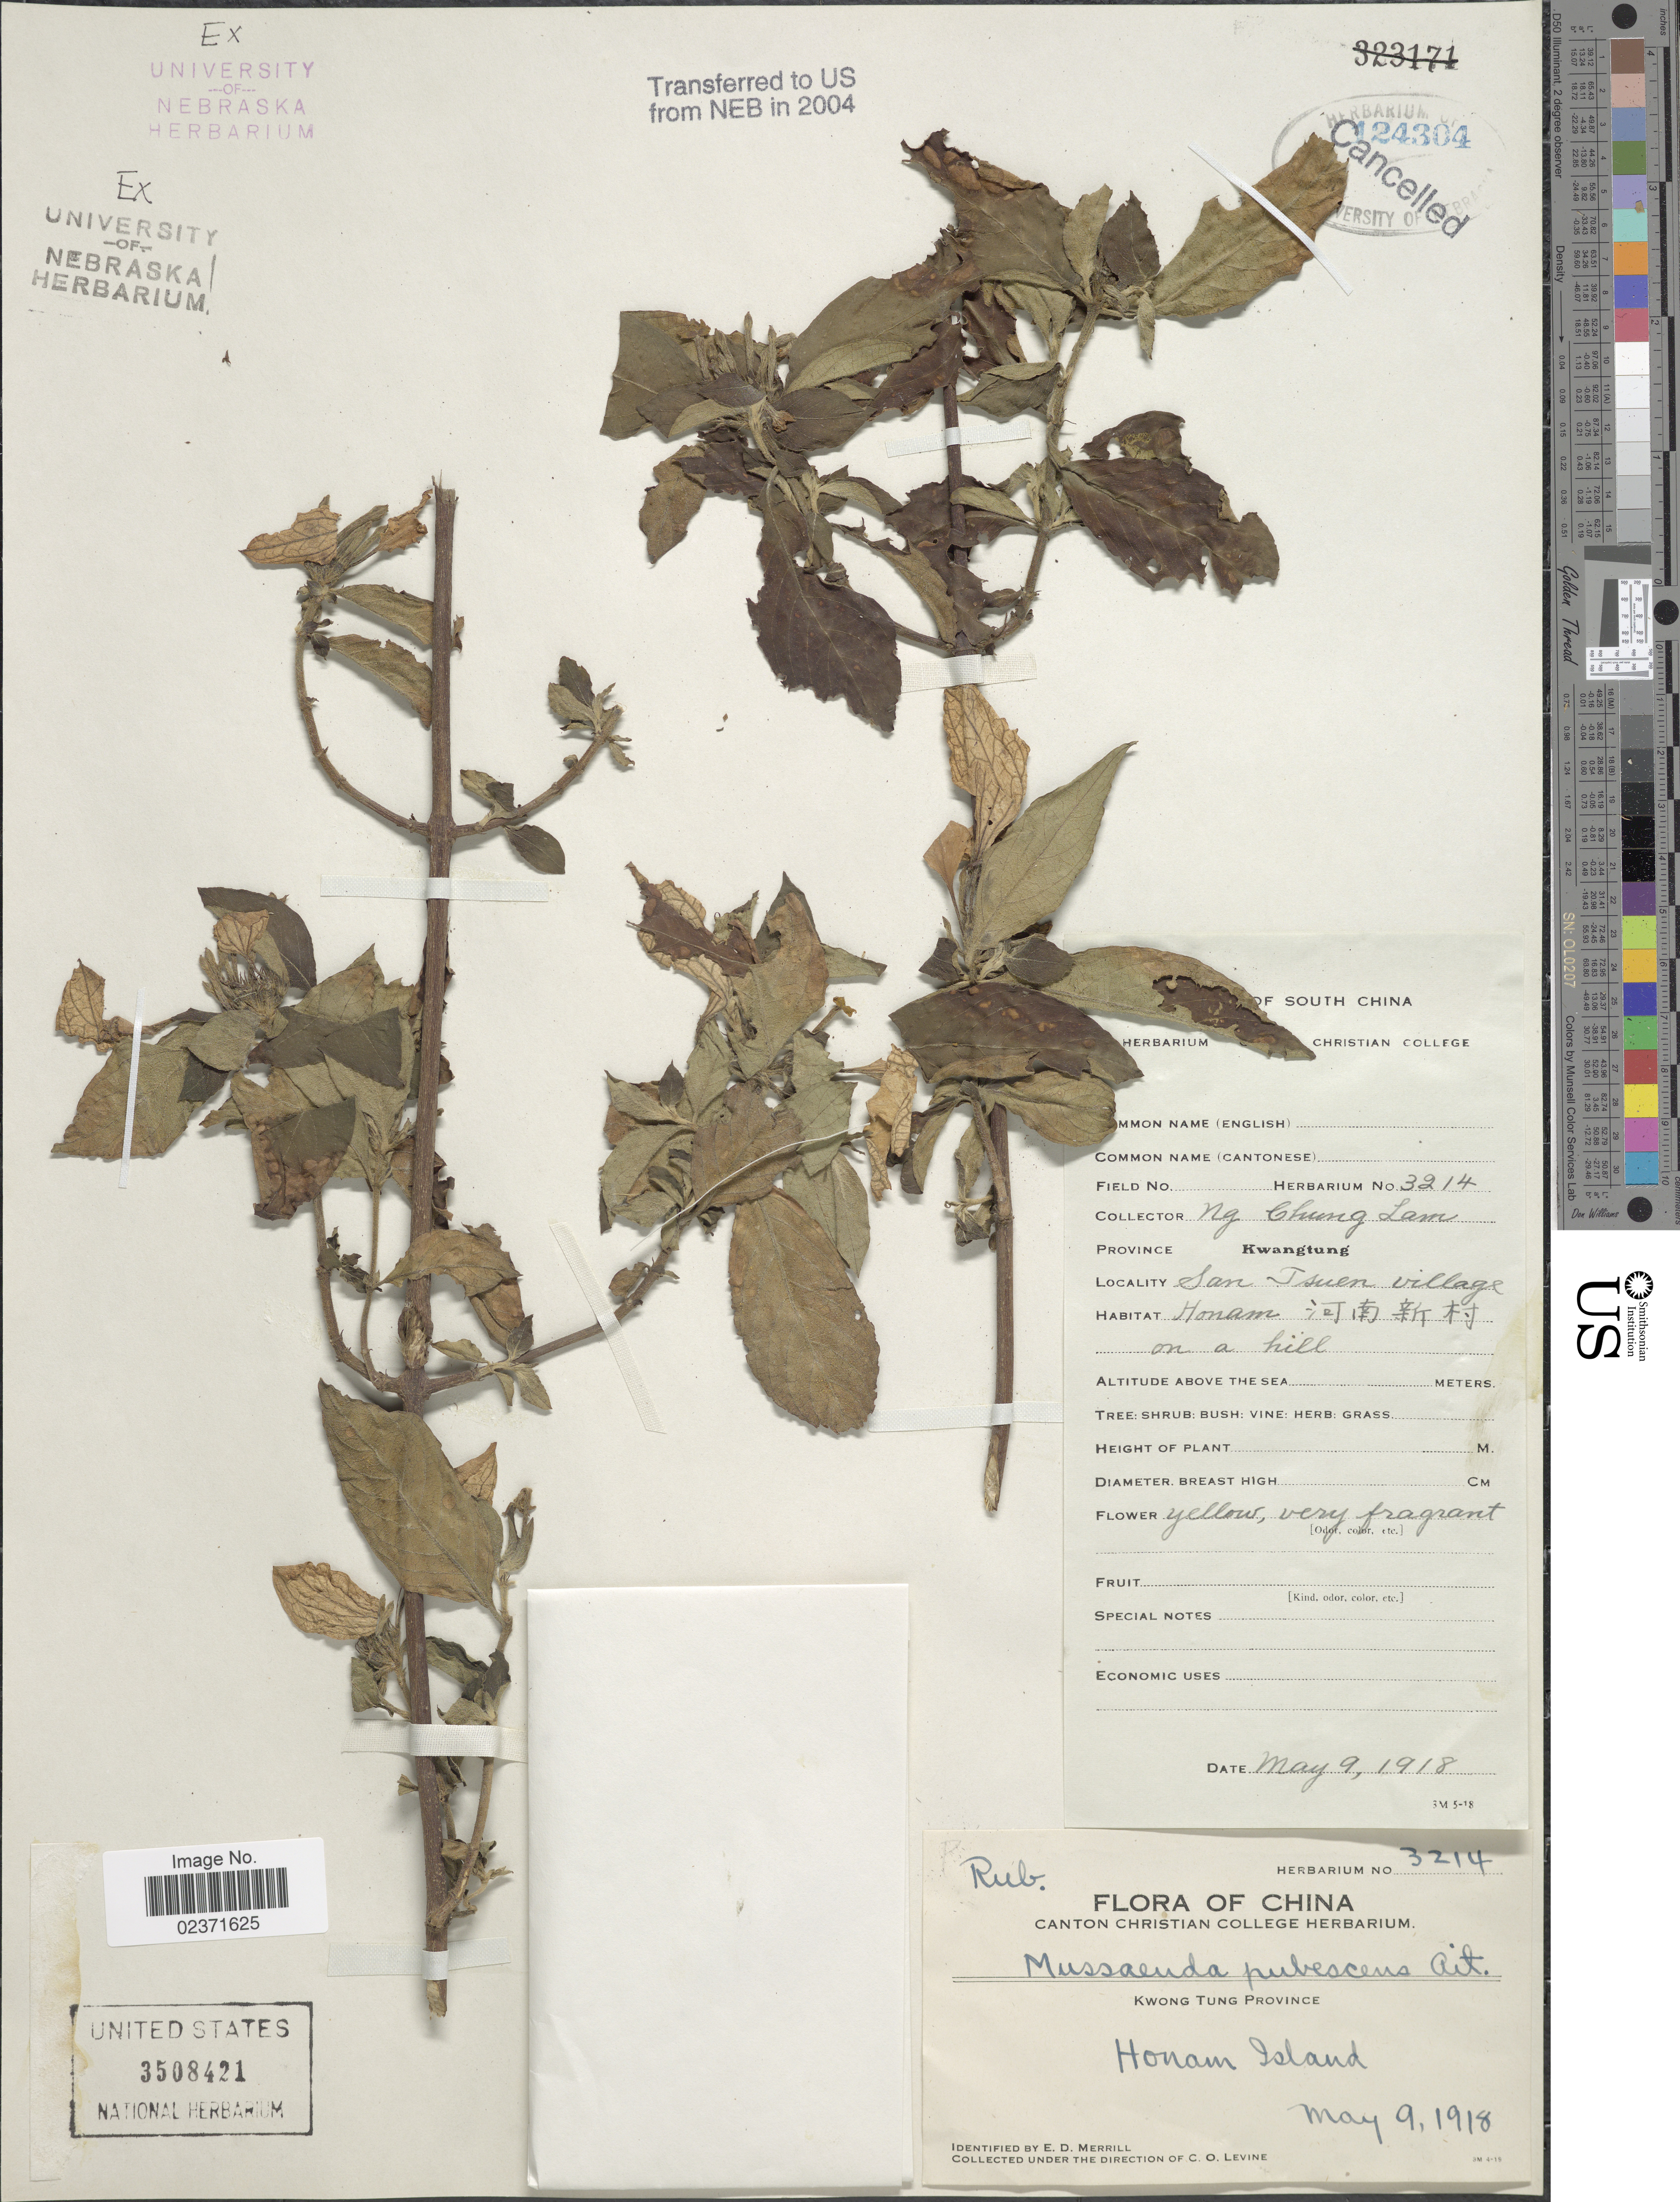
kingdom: Plantae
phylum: Tracheophyta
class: Magnoliopsida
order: Gentianales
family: Rubiaceae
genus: Mussaenda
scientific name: Mussaenda pubescens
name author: W.T. Aiton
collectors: N. C. Lam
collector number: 3214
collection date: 1918-05-09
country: China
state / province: Guangdong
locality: South China. Kwangtung. San Tsuen village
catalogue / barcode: US 3508421